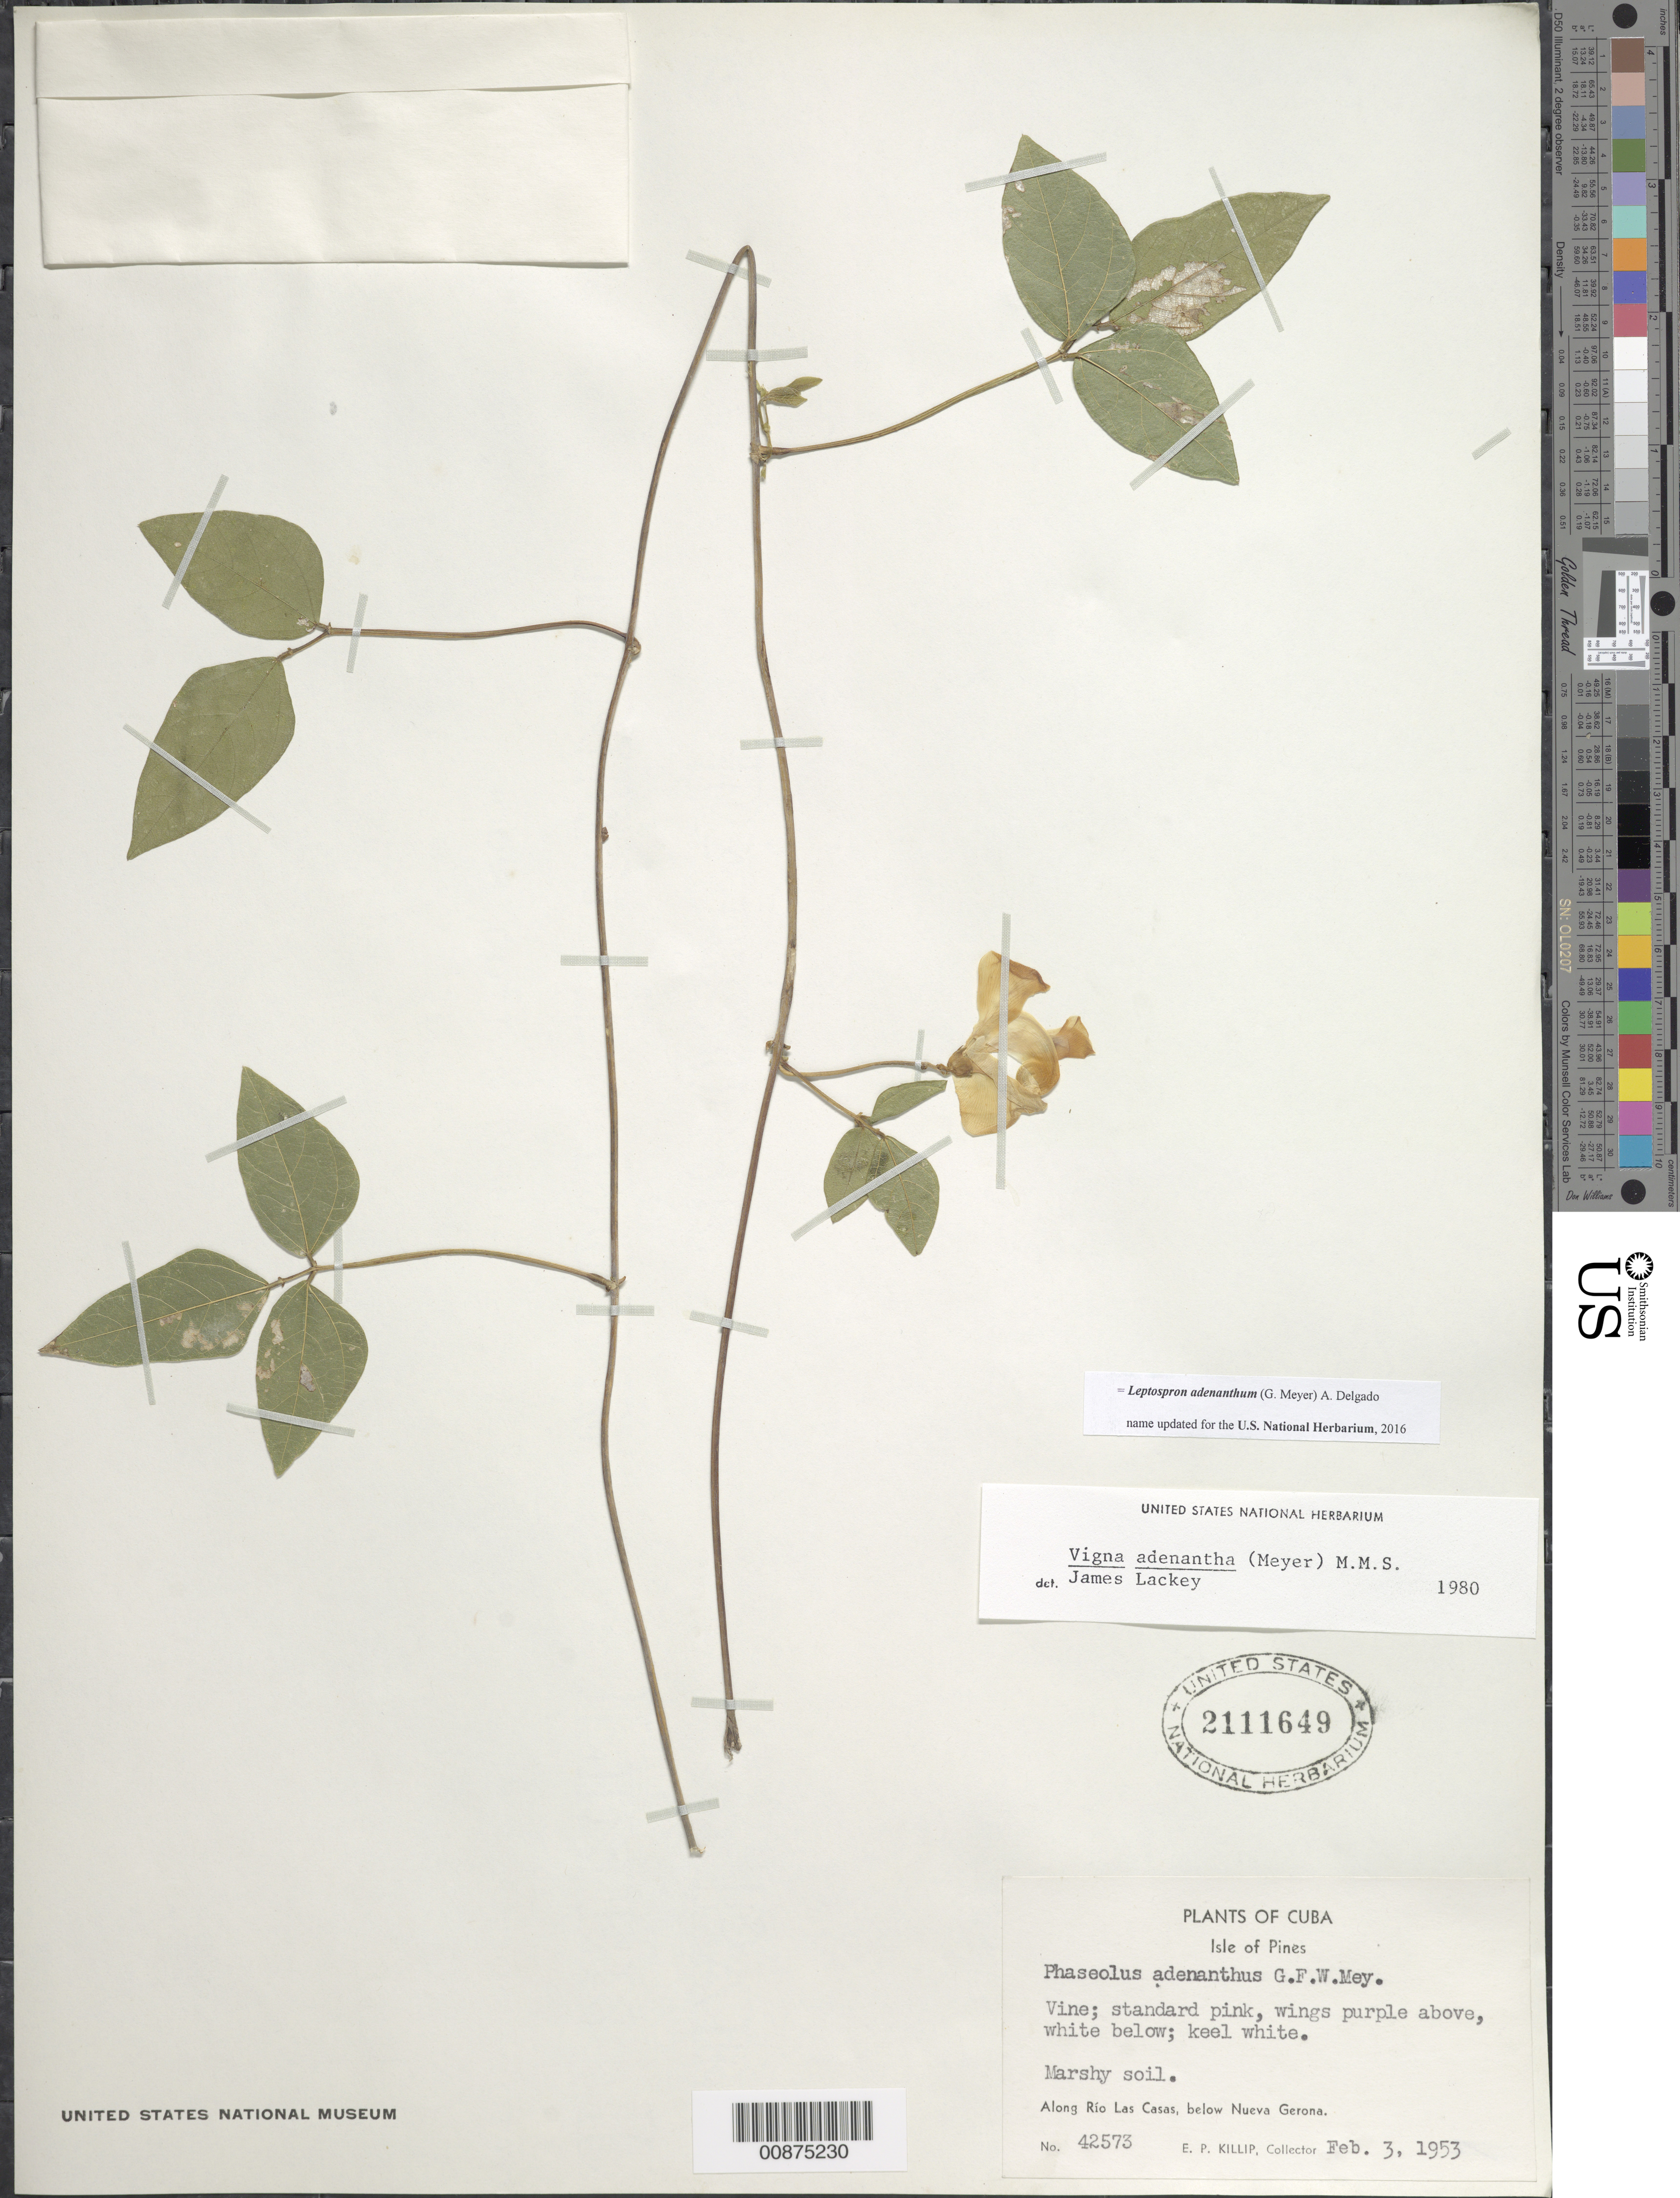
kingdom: Plantae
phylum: Tracheophyta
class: Magnoliopsida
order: Fabales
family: Fabaceae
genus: Leptospron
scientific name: Leptospron adenanthum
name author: (G. Mey.) A. Delgado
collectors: E. P. Killip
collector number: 42573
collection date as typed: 03 Feb 1953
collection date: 1953-02-03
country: Cuba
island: Isla de la Juventud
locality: Isle of Pines Along Río Las Casas, below Nueva Gerona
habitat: Marshy soil.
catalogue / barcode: US 2111649